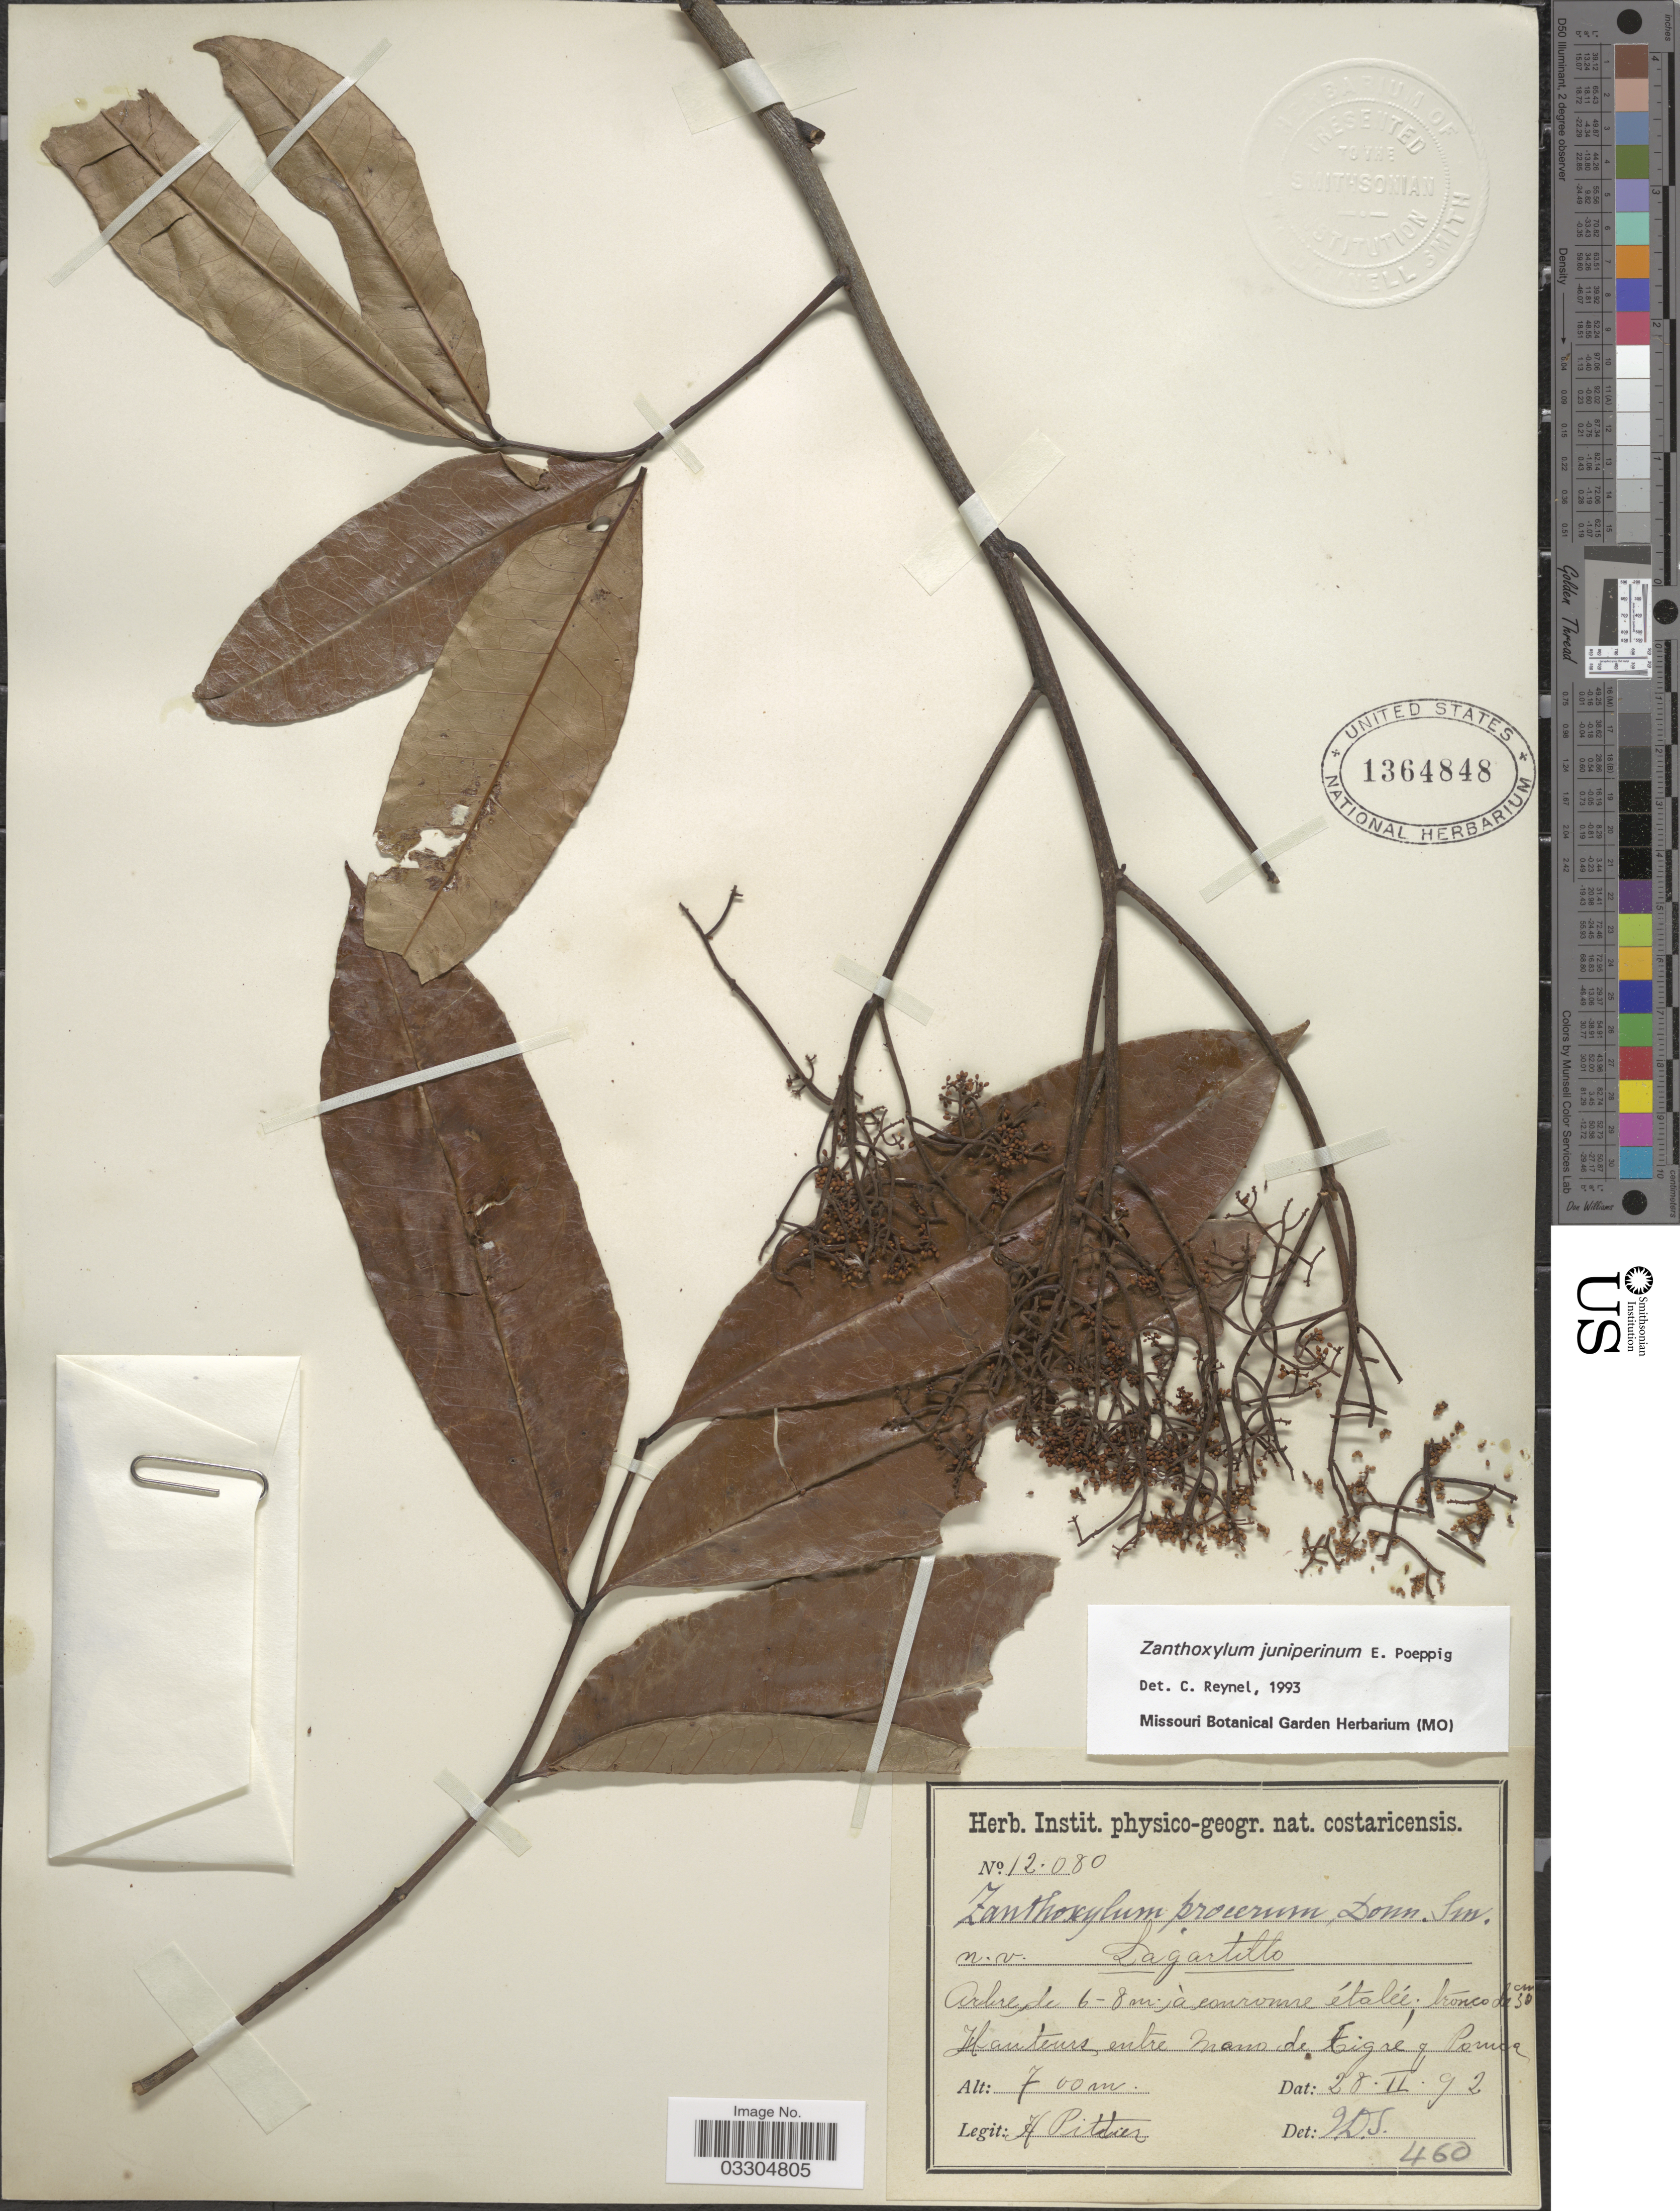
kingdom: Plantae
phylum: Tracheophyta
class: Magnoliopsida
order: Sapindales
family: Rutaceae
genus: Zanthoxylum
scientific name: Zanthoxylum procerum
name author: Donn. Sm.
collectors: H. F. Pittier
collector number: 12080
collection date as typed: Transcribed d/m/y: 28/2/92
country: Costa Rica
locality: Hauteurs entre mano de Tigre y Pomoa.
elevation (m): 700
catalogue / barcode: US 1364848